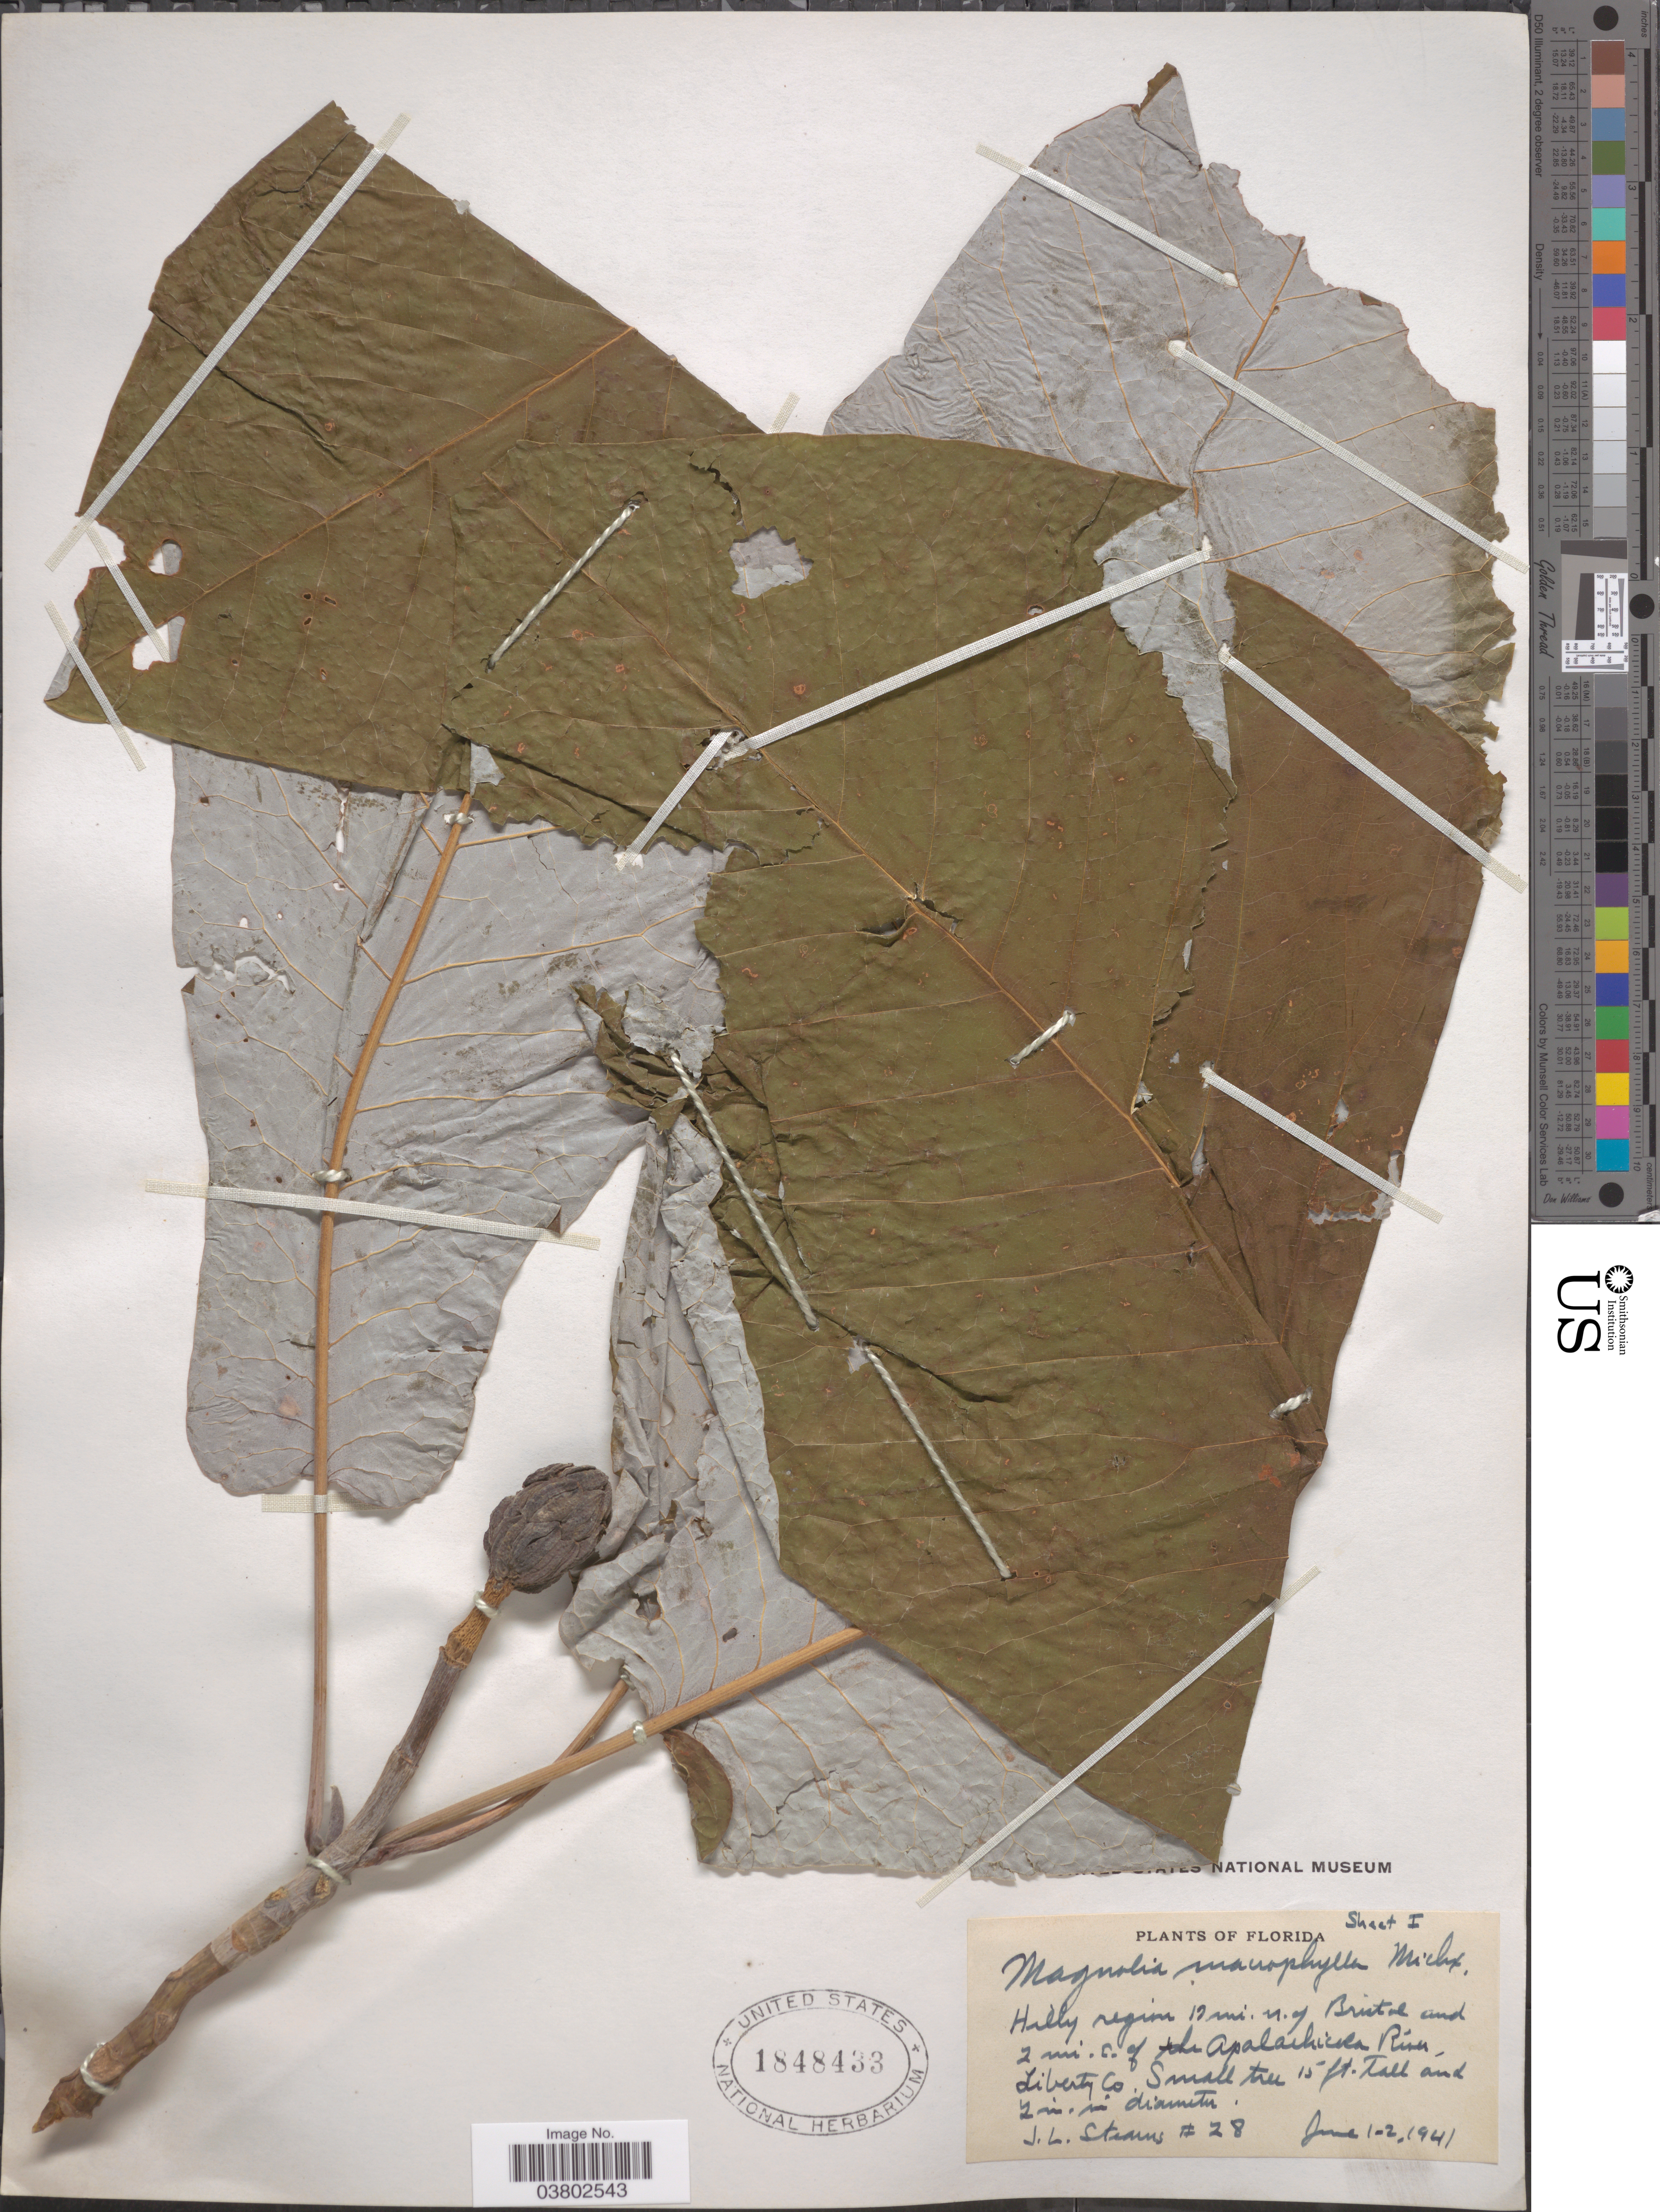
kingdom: Plantae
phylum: Tracheophyta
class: Magnoliopsida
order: Magnoliales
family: Magnoliaceae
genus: Magnolia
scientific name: Magnolia ashei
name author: Weath.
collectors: J. Stearns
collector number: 28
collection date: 1941-06-01/1941-06-02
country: United States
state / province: Florida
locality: Hilly region 17 mi. N. of Bristol and 2 mi. E. of Apalachicola River, Liberty Co.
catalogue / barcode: US 1848433